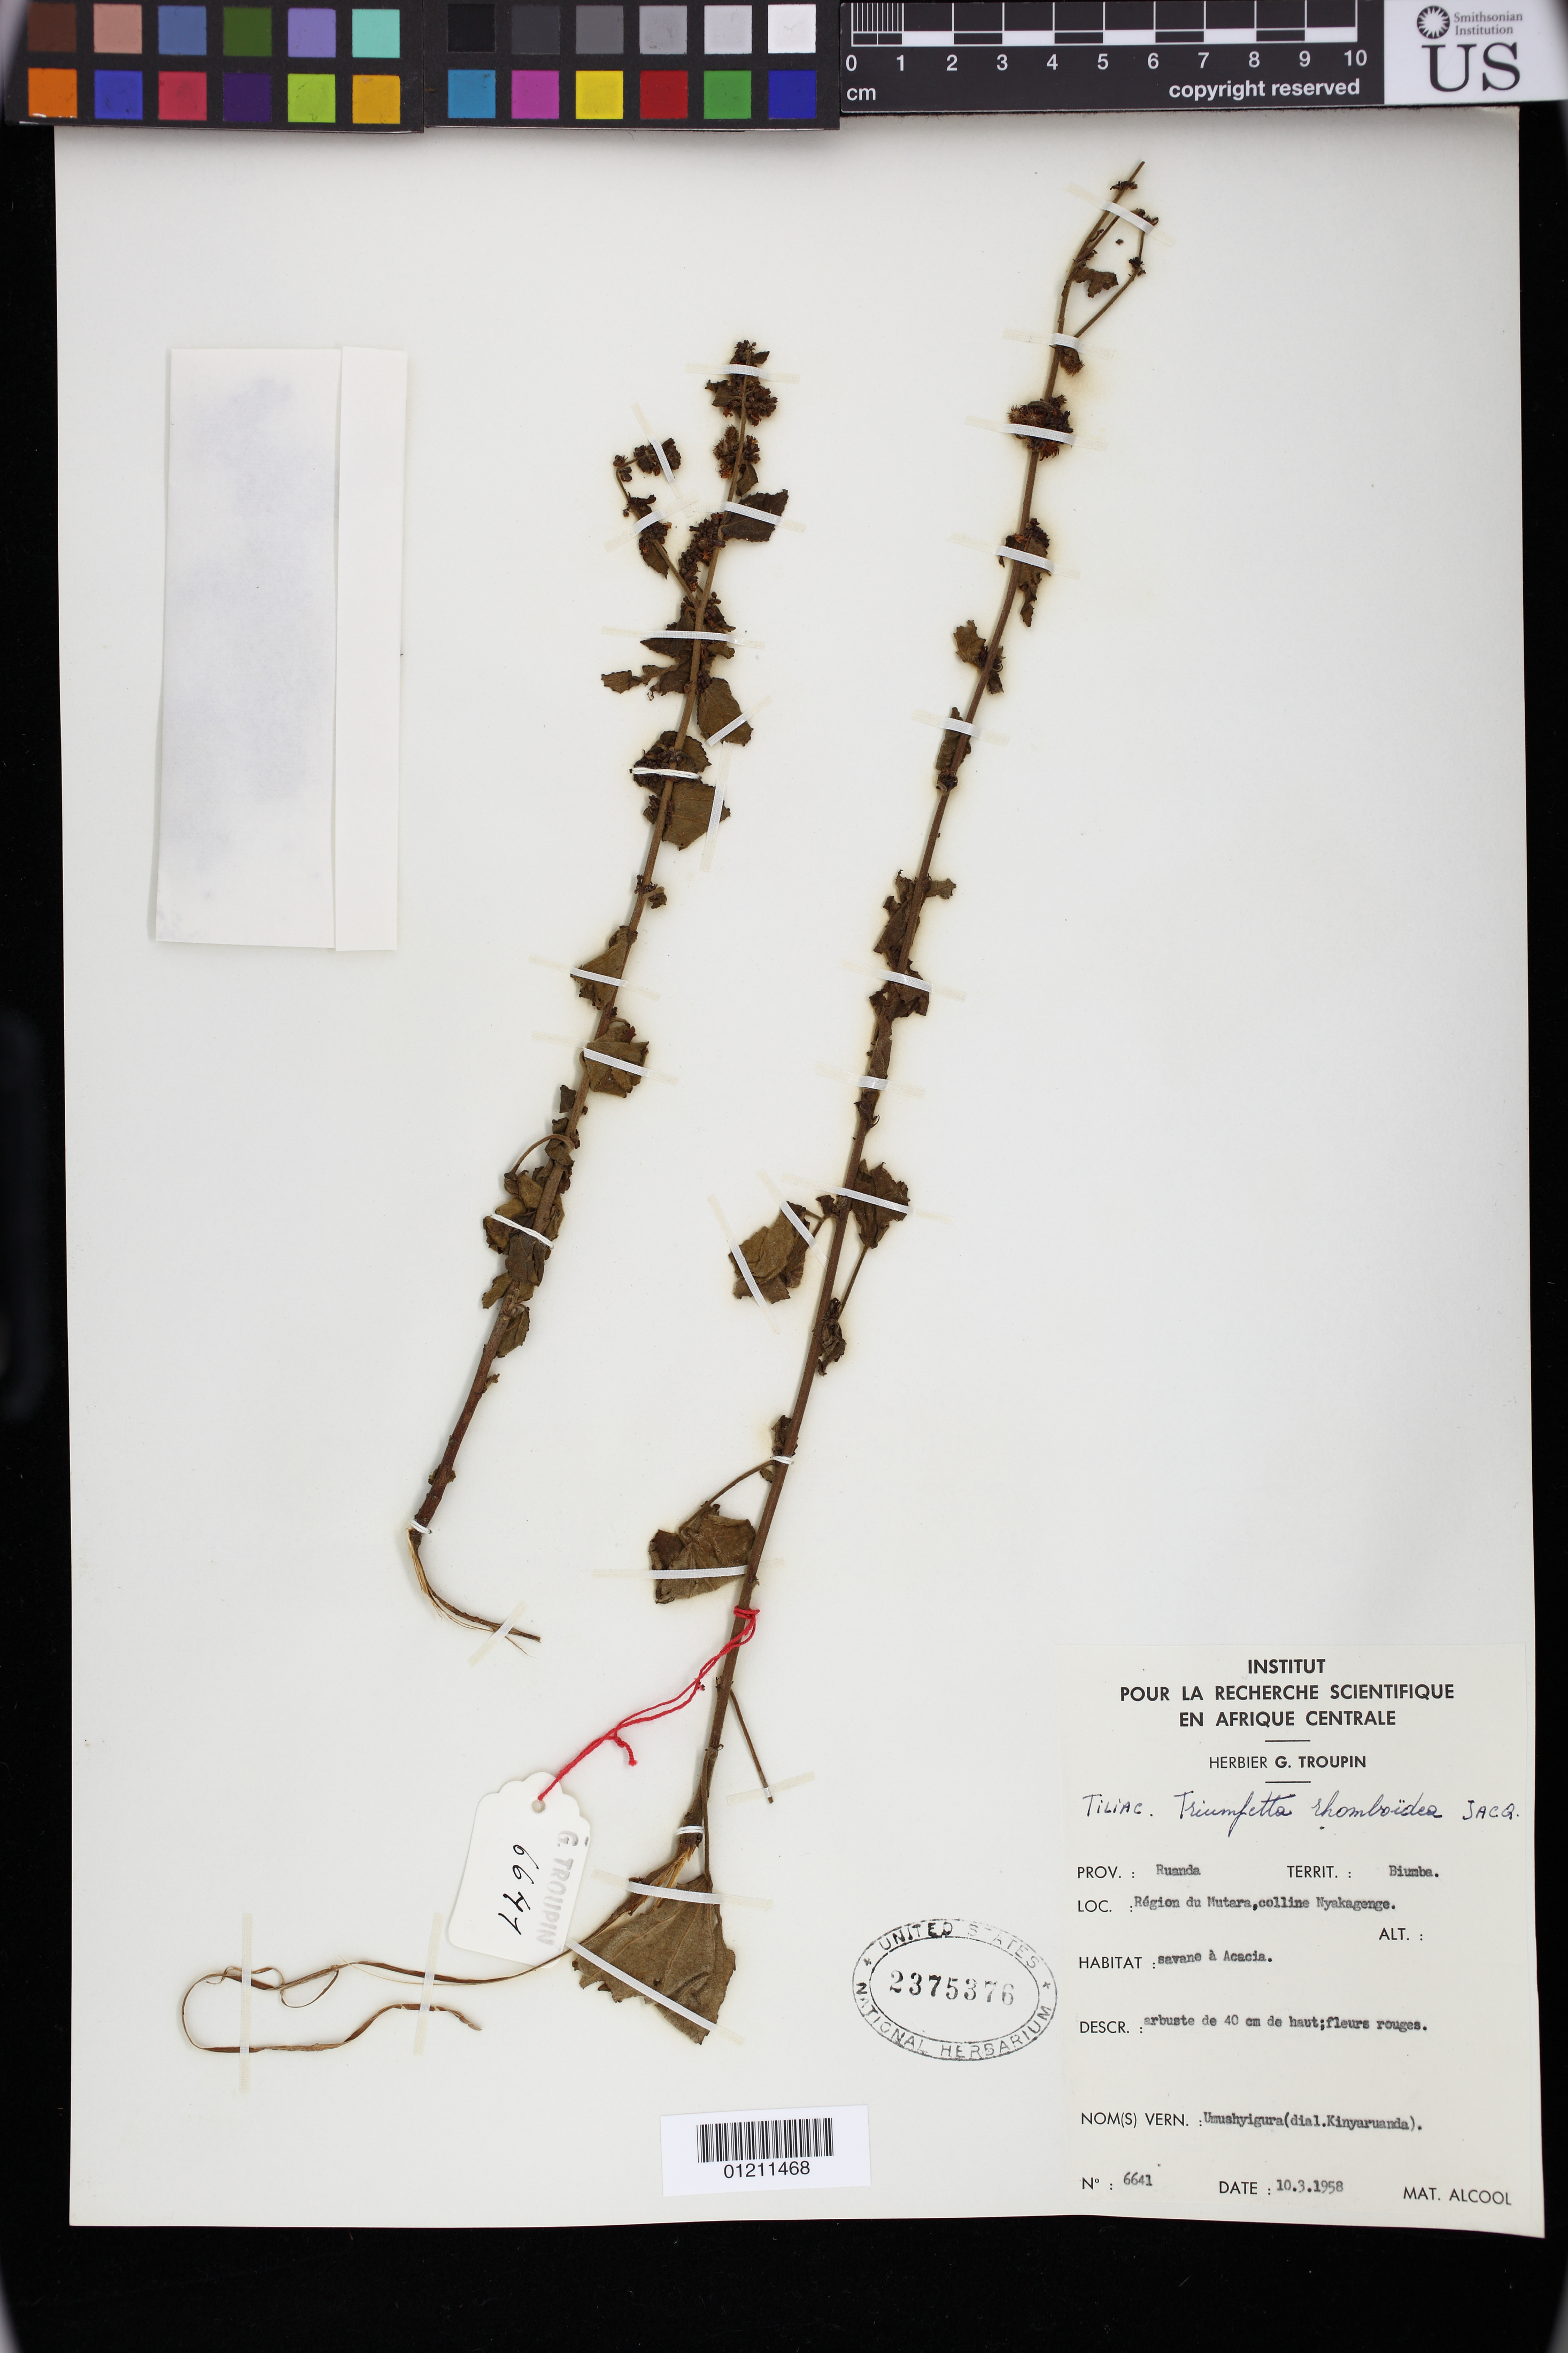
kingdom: Plantae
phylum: Tracheophyta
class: Magnoliopsida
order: Malvales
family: Malvaceae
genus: Triumfetta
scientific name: Triumfetta rhomboidea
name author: Jacq.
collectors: G. Troupin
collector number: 6641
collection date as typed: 03 Oct 1958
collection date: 1958-10-03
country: Rwanda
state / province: Nord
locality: Prov.: Ruanda, Territ.: Biumba. Région du Mutara, colline Nyakagenge.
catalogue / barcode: US 2375376